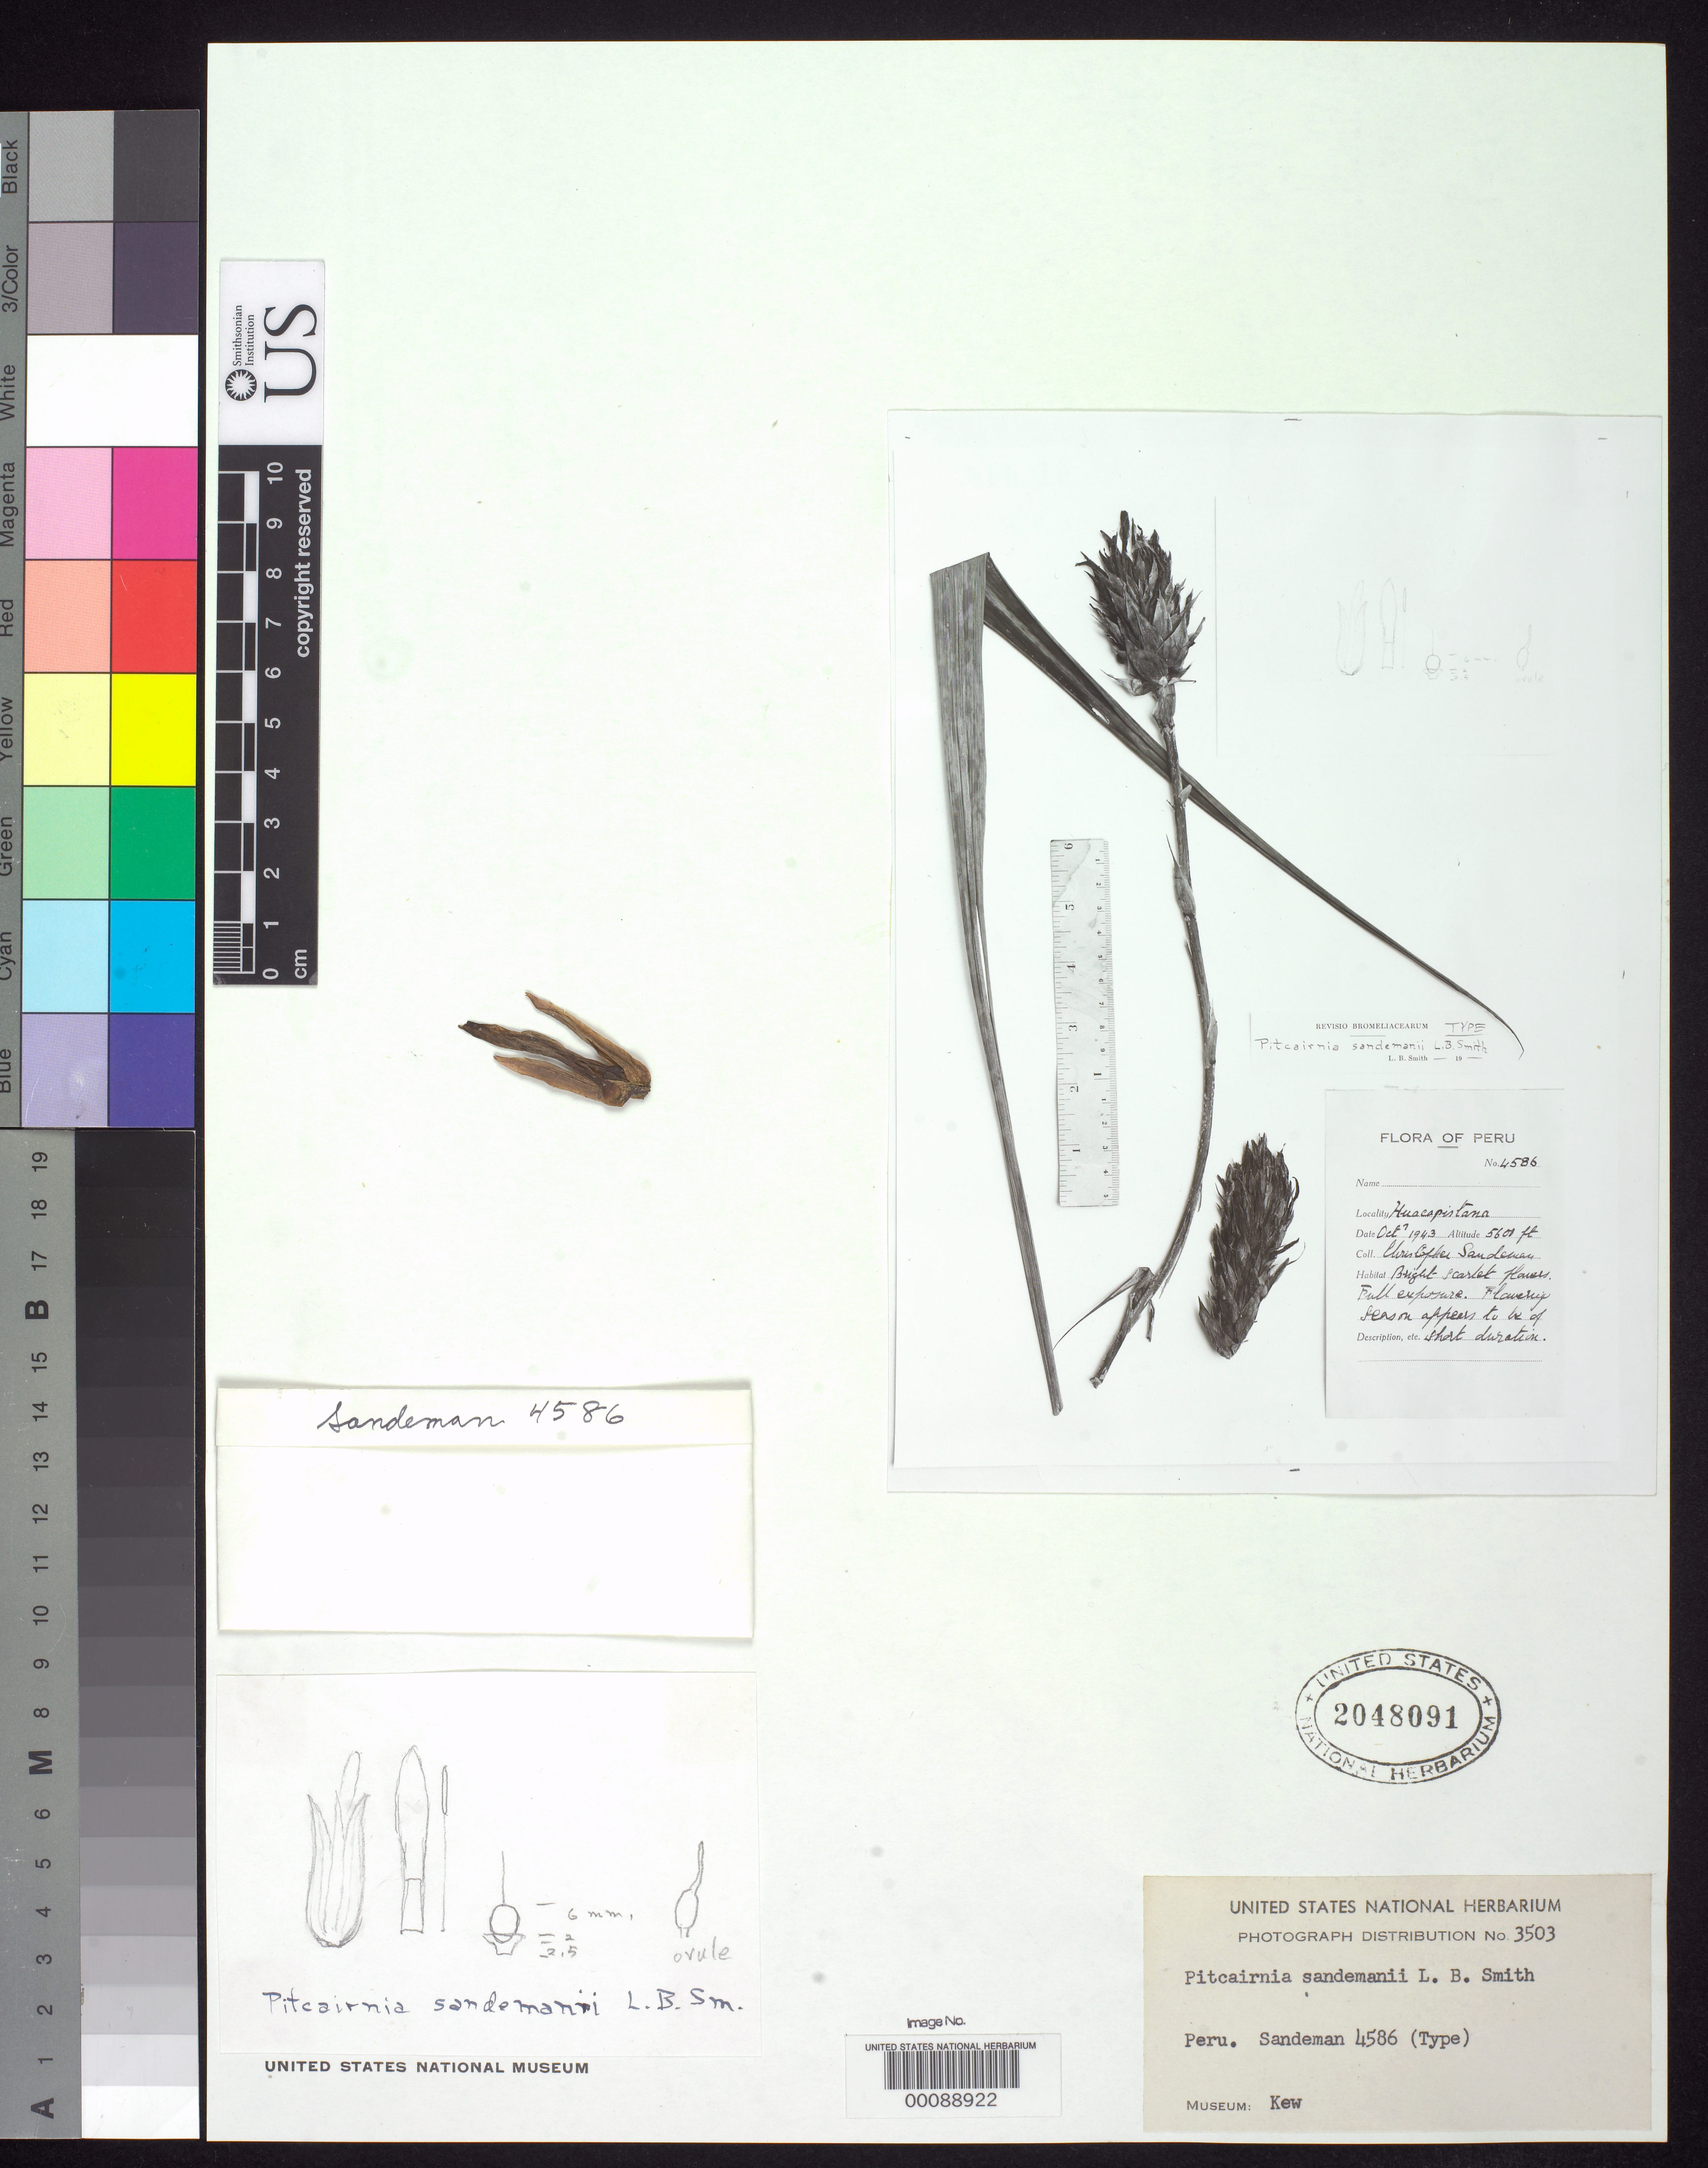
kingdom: Plantae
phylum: Tracheophyta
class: Liliopsida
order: Poales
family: Bromeliaceae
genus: Pitcairnia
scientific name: Pitcairnia sandemanii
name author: L.B. Sm.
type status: Isotype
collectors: C. Sandeman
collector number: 4586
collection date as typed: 07 Oct 1943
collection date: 1943-10-07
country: Peru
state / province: Junín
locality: Huacapistana.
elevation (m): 1680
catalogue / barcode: US 2048091